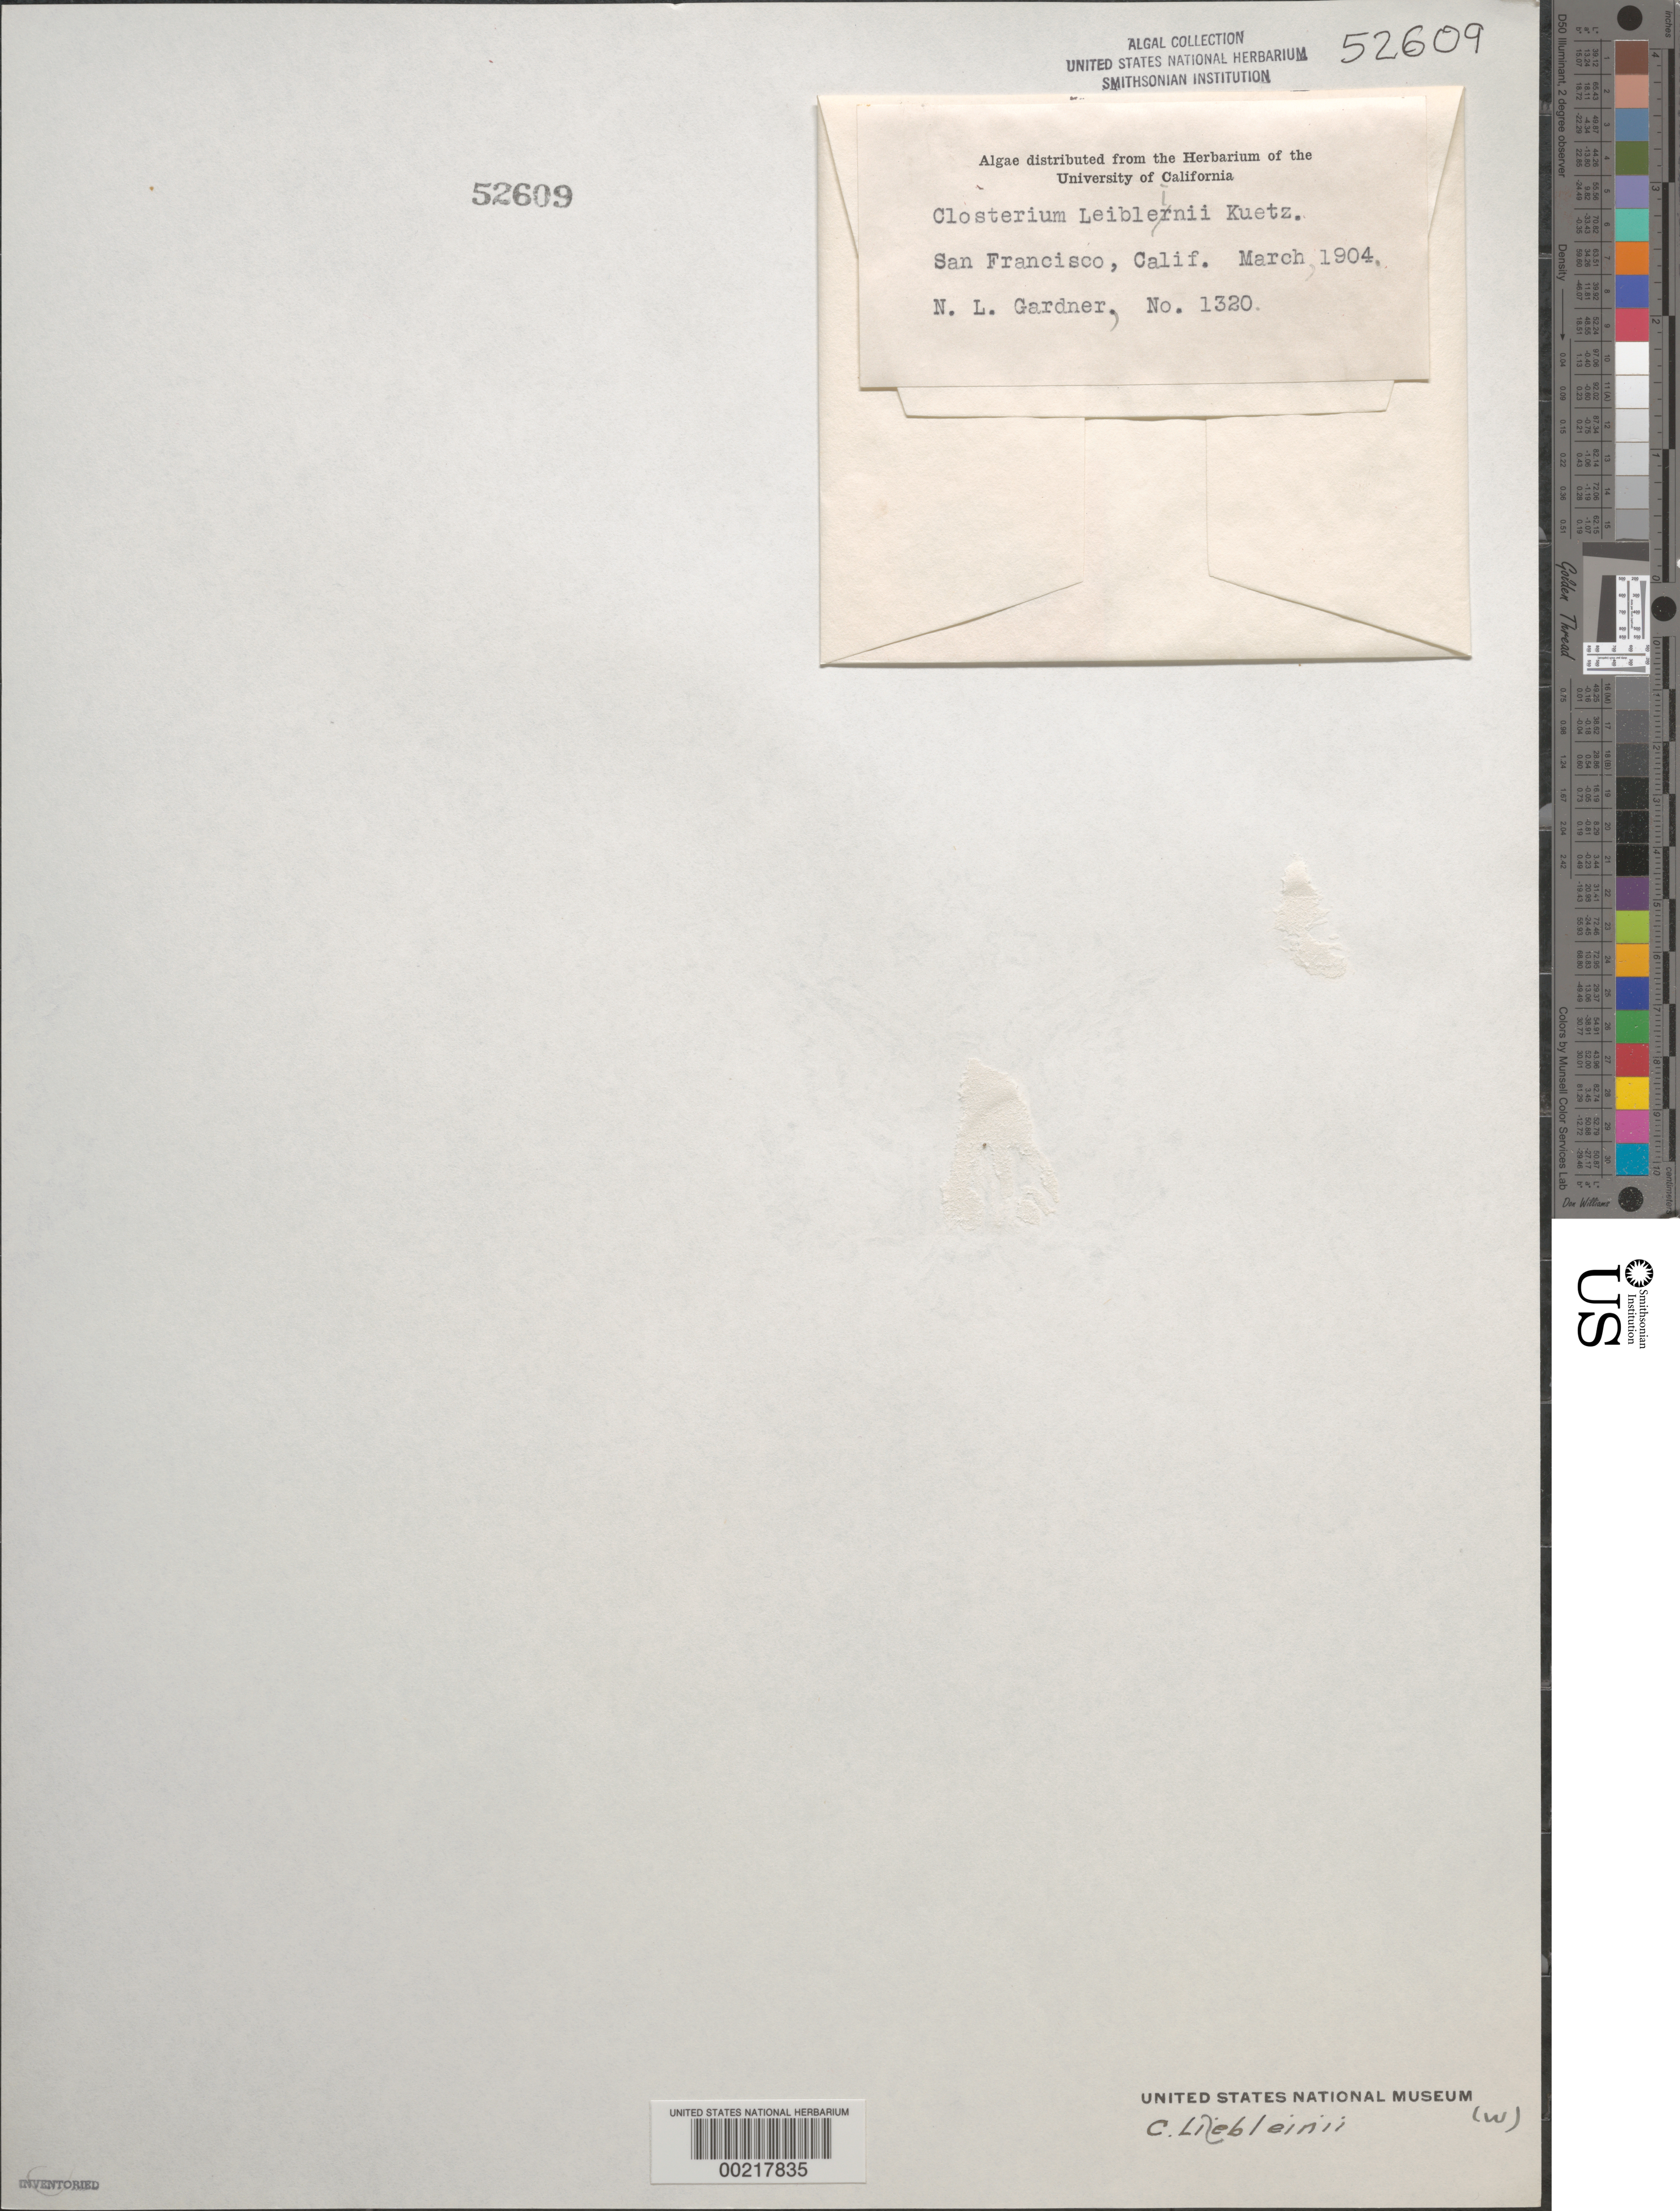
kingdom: Plantae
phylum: Charophyta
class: Zygnematophyceae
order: Zygnematales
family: Closteriaceae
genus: Closterium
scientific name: Closterium leibleinii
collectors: N. Gardner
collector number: NLG 1320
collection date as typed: Mar 1904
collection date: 1904-03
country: United States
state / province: California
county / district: San Francisco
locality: San Francisco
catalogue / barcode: US 52609